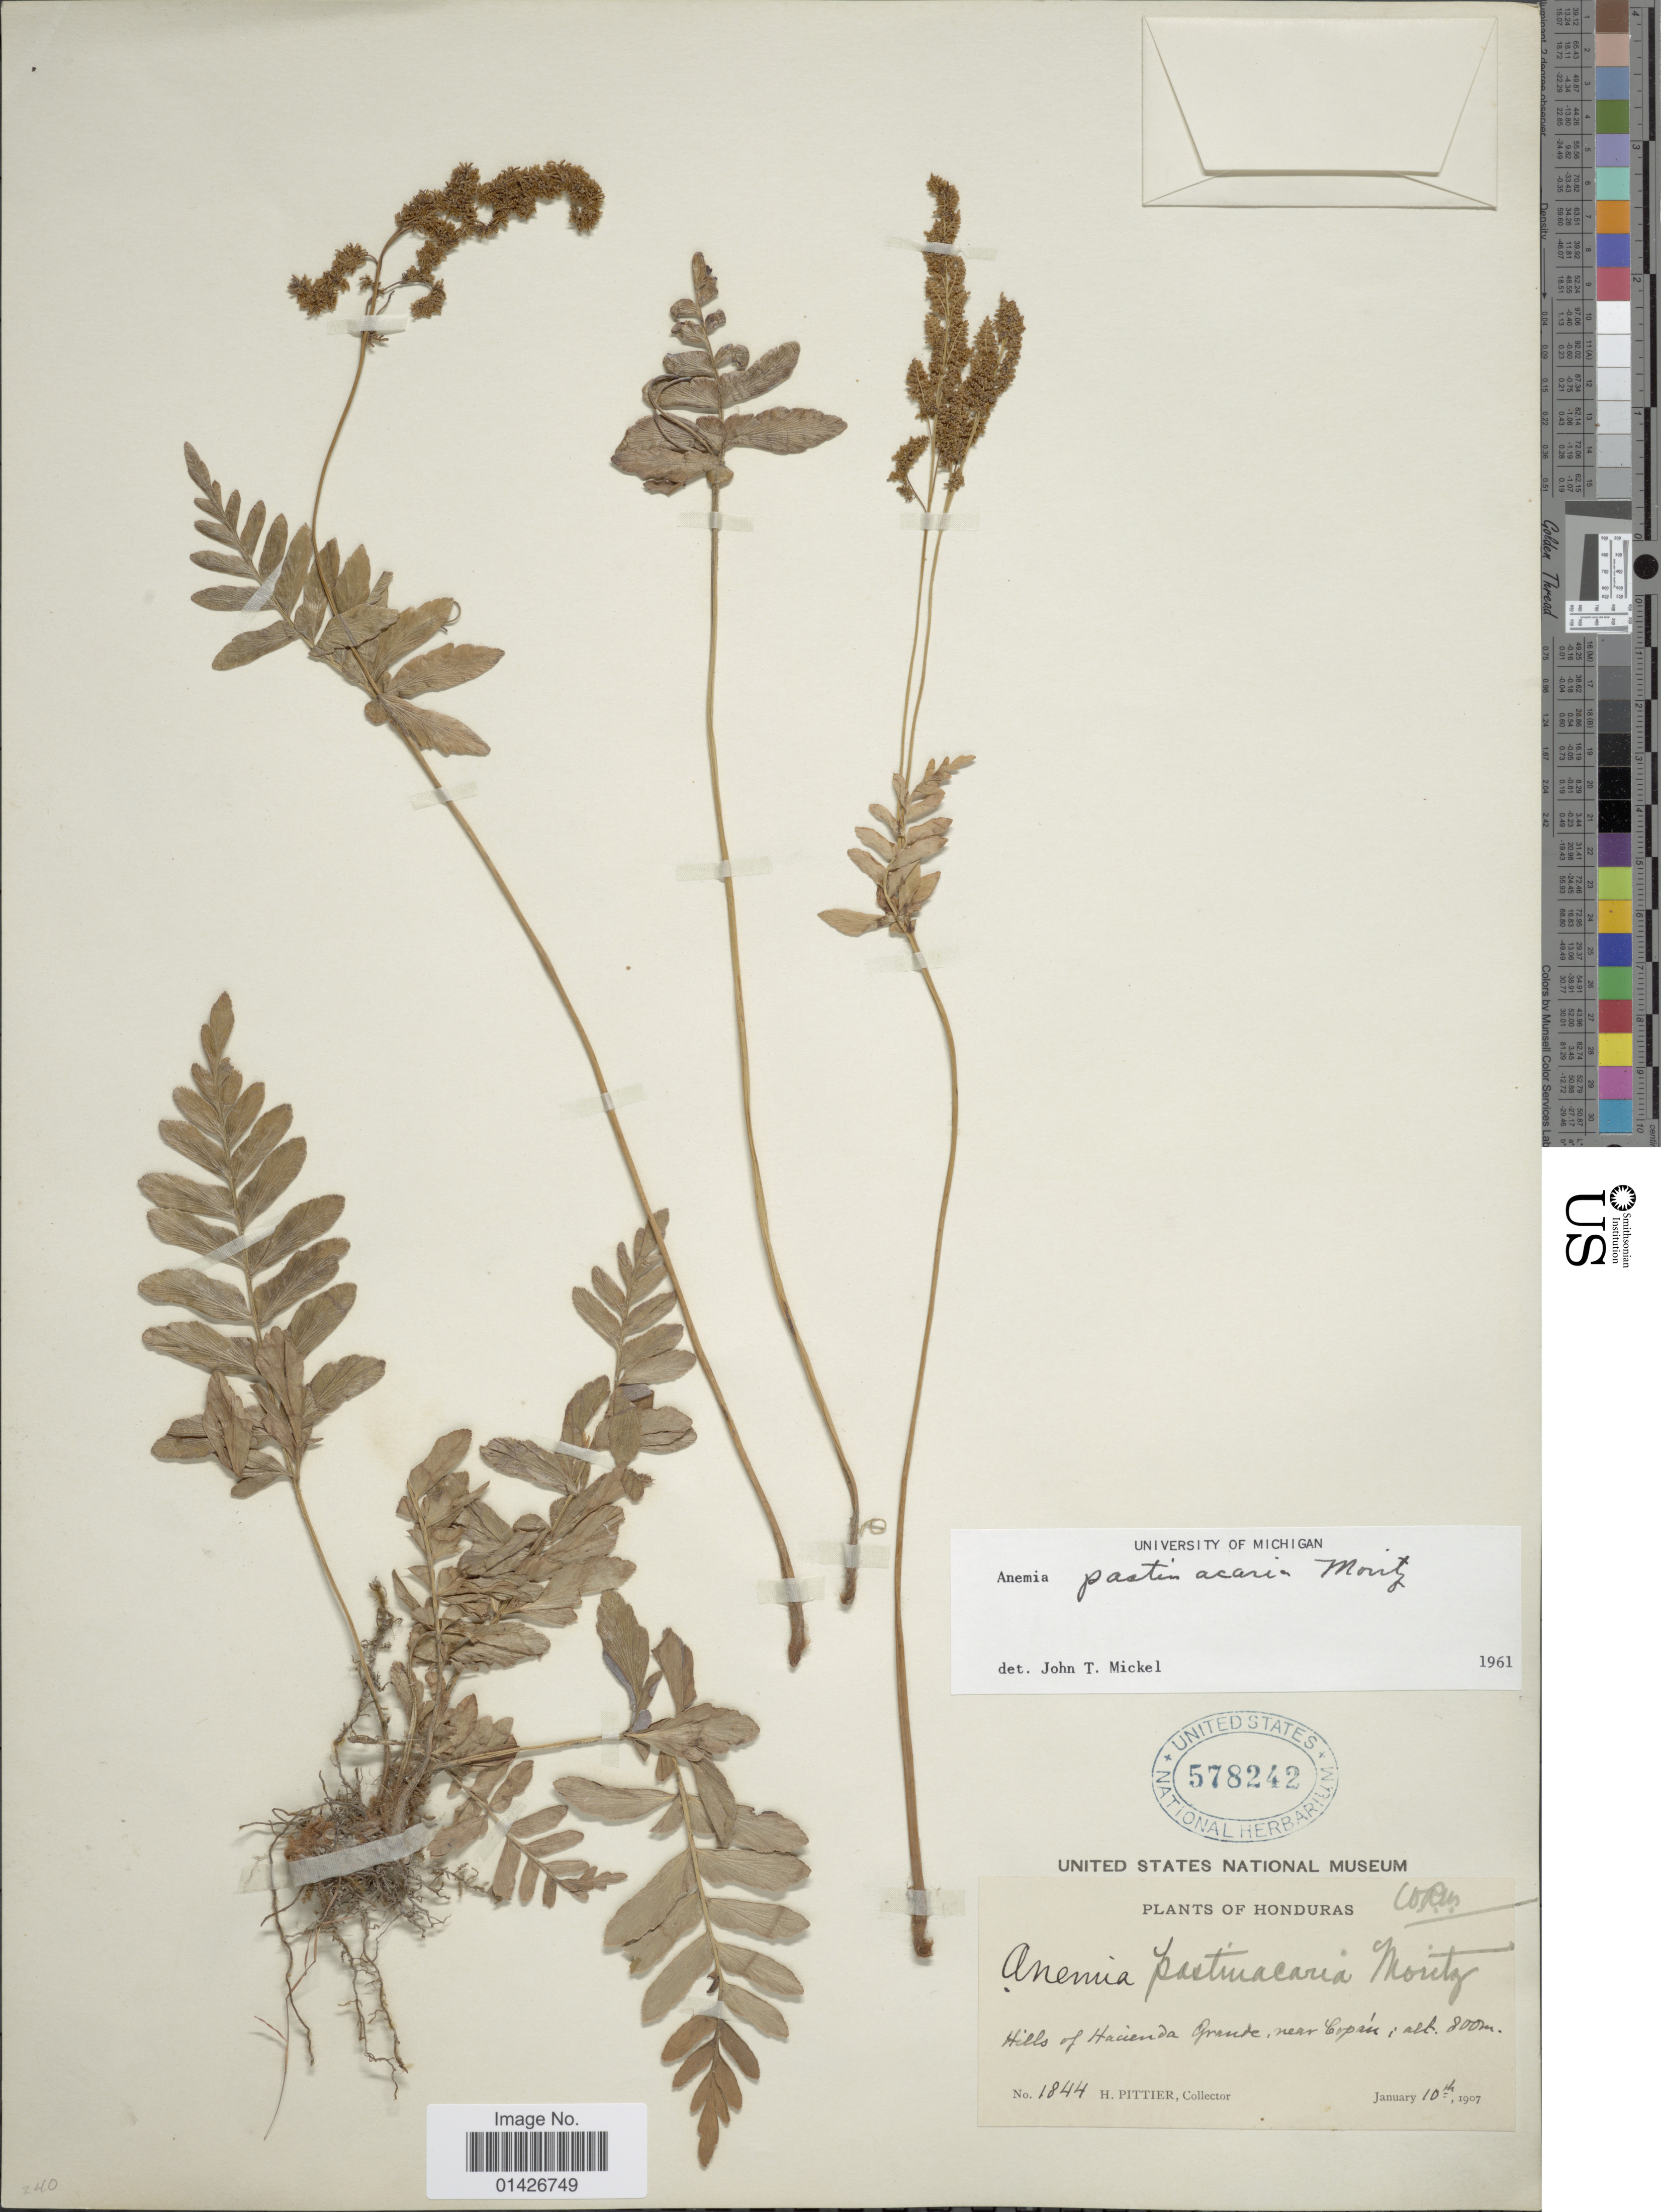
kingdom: Plantae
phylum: Tracheophyta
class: Polypodiopsida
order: Schizaeales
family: Anemiaceae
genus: Anemia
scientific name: Anemia pastinacaria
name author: Moritz ex Prantl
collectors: H. F. Pittier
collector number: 1844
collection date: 1907-01-10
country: Honduras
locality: Hills of Hacienda Grande, near Copán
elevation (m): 800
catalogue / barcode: US 578142